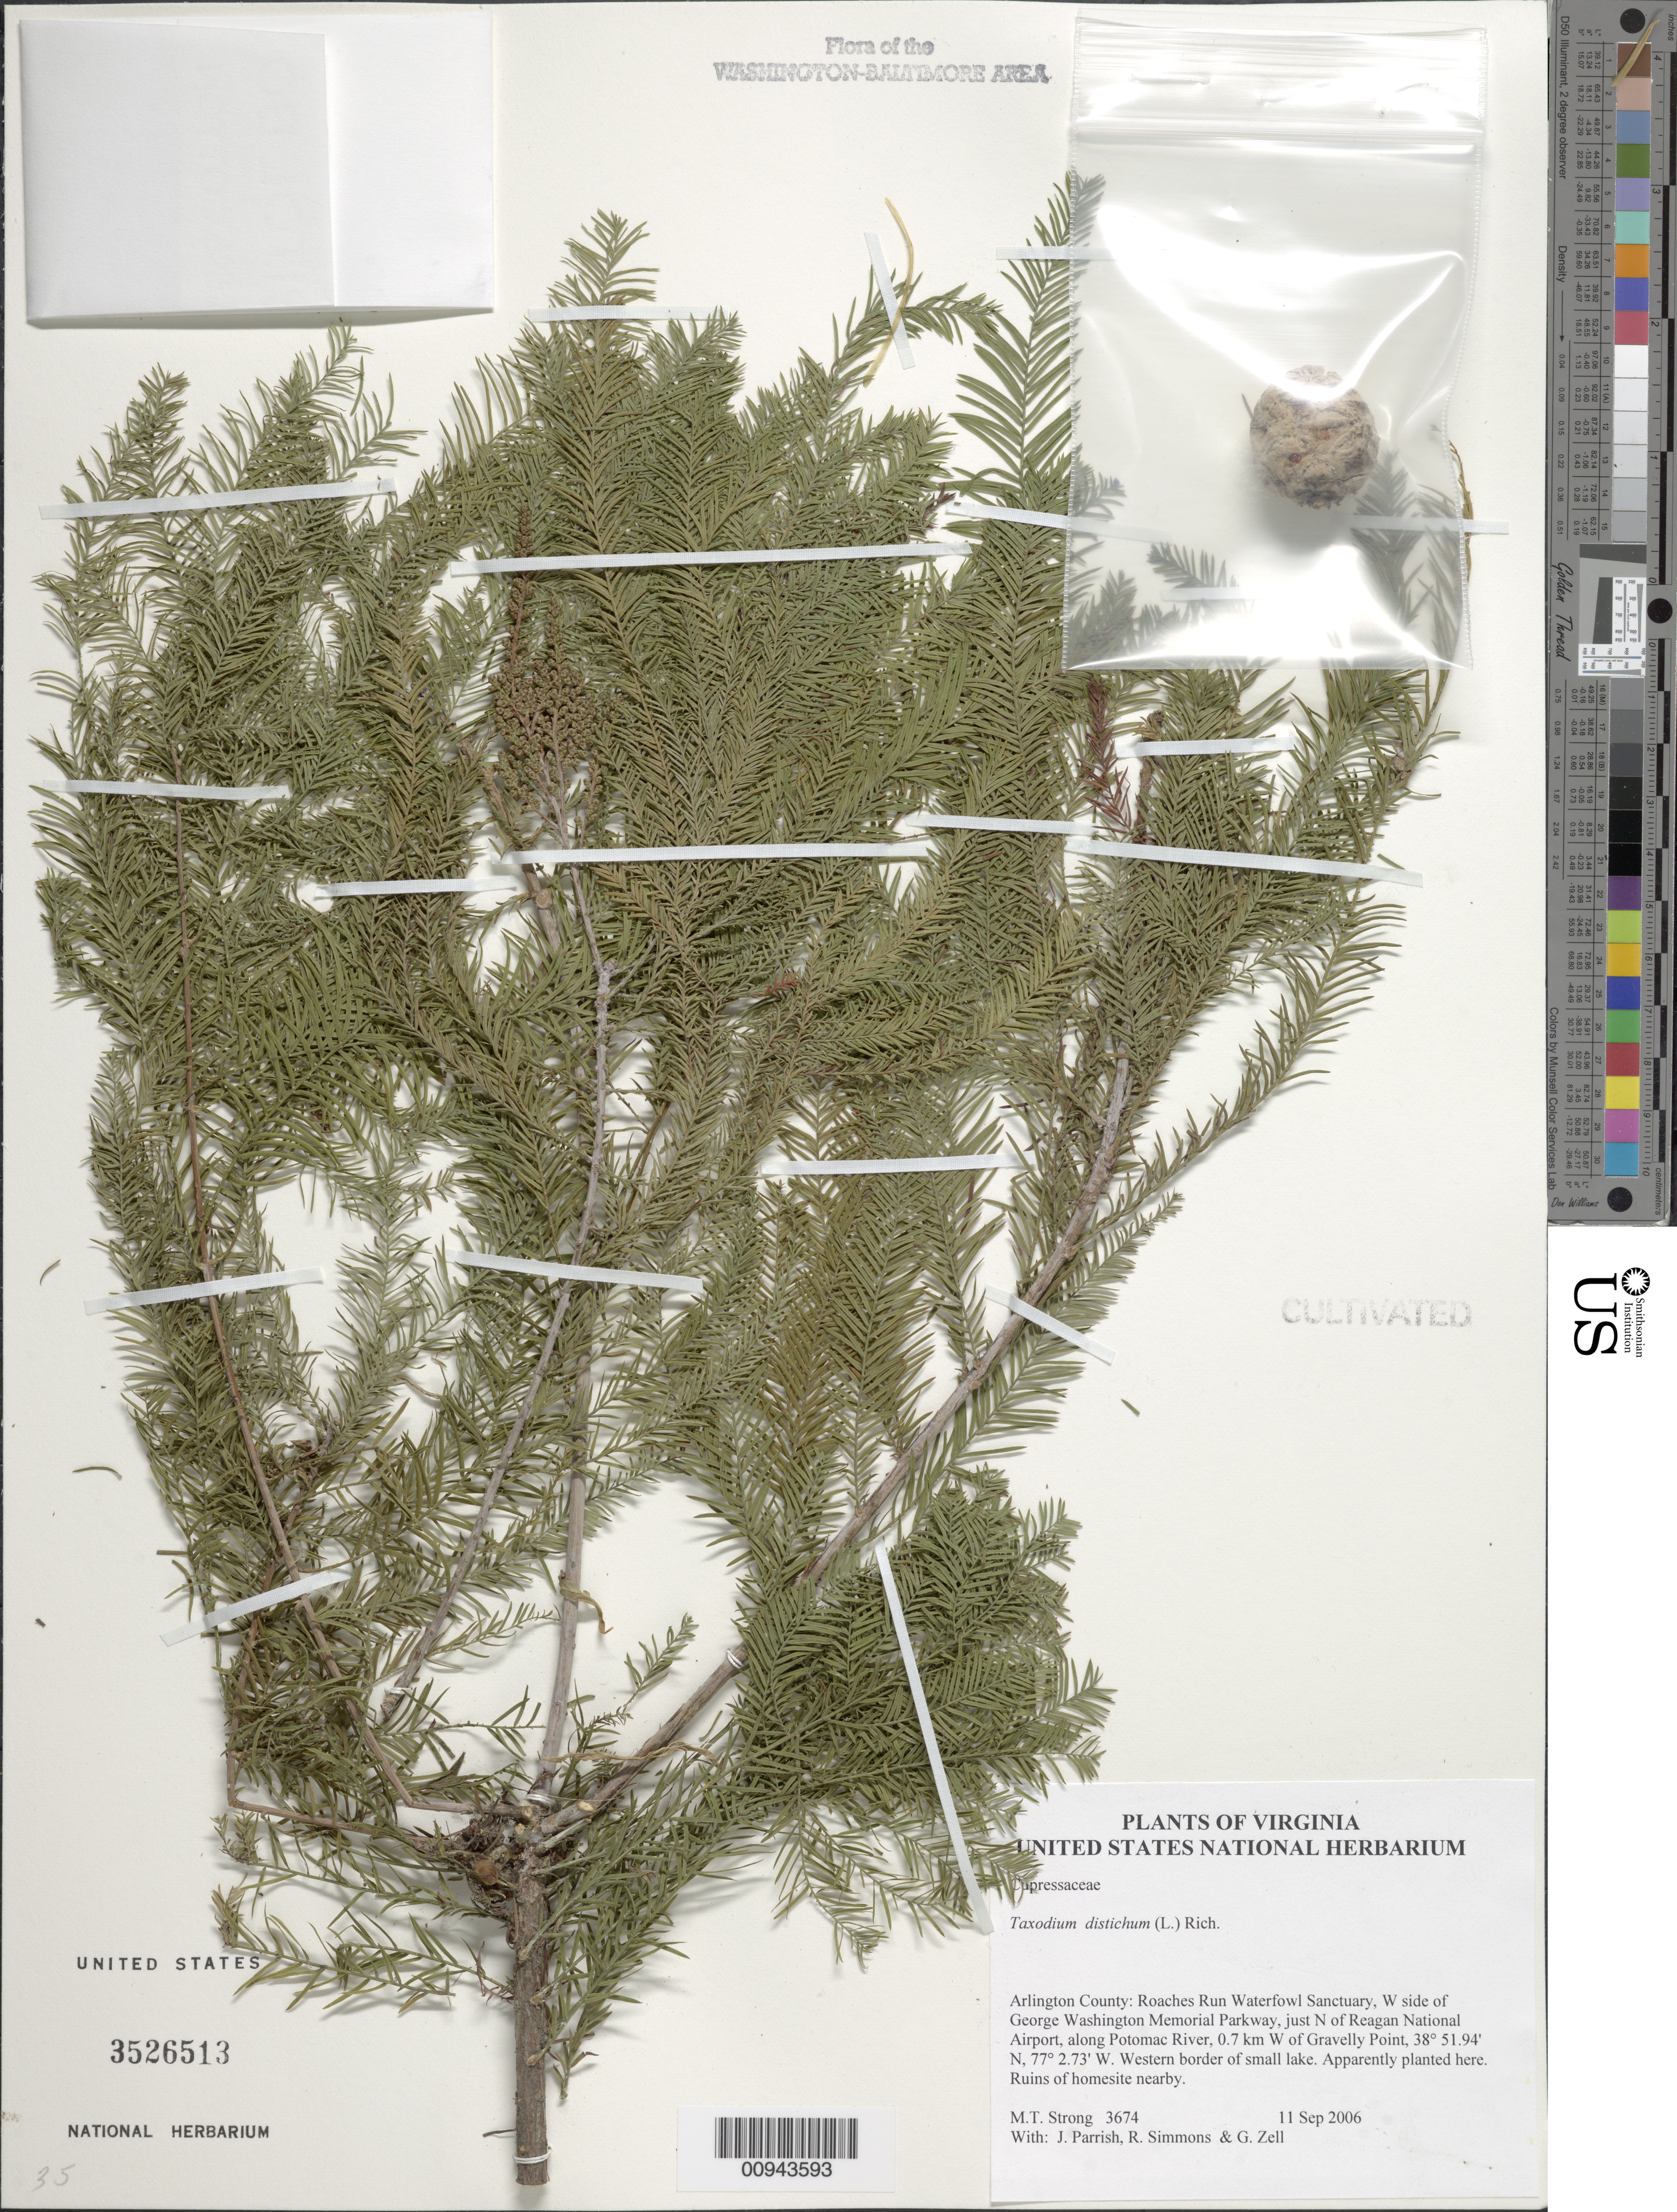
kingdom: Plantae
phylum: Tracheophyta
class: Pinopsida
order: Pinales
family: Cupressaceae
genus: Taxodium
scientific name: Taxodium distichum var. imbricarium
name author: (L.) Rich.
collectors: M. T. Strong, J. Parrish, R. Simmons & G. Zell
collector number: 3674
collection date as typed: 11 Sep 2006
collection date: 2006-09-11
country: United States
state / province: Virginia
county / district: Arlington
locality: Roaches Run Waterfowl Sanctuary, W side of George Washington Memorial Parkway, just N of Reagan National Airport, along Potomac River, 0.7 km W of Gravelly Point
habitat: ruins of homesite nearby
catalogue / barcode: US 3526513